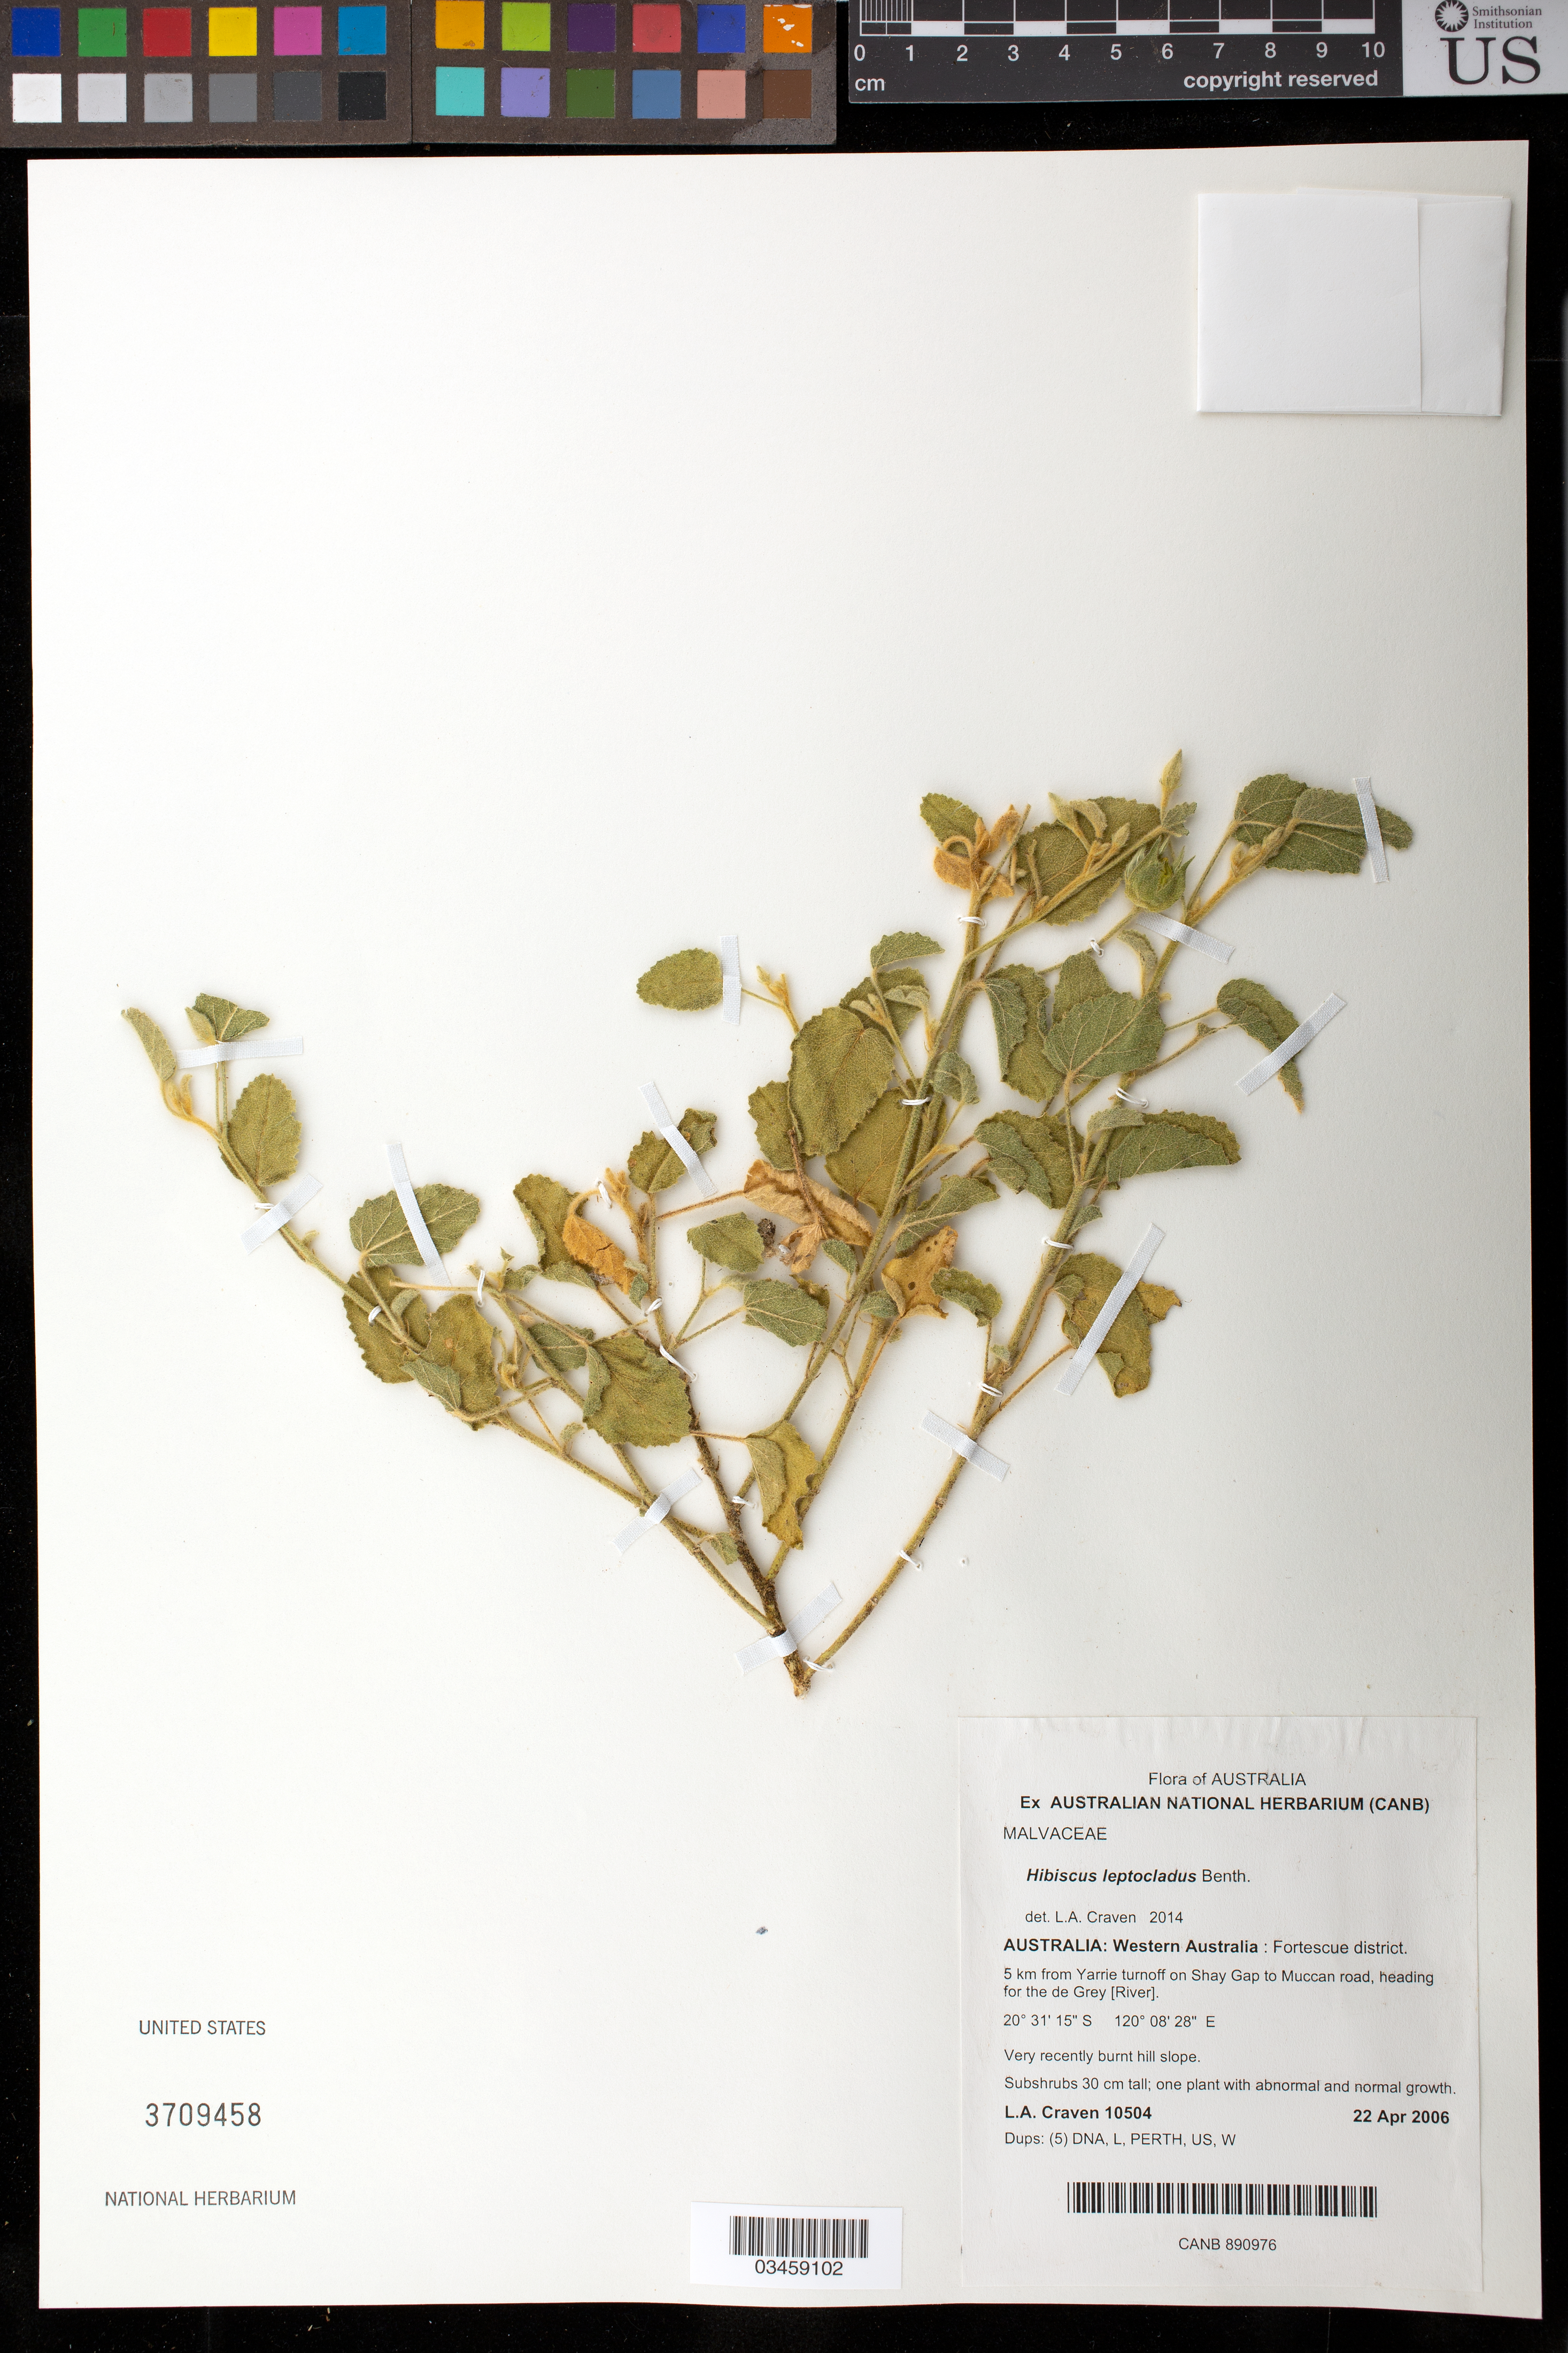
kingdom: Plantae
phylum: Tracheophyta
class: Magnoliopsida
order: Malvales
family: Malvaceae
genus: Hibiscus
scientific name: Hibiscus leptocladus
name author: Benth.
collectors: L. A. Craven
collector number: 10504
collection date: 2006-04-22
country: Australia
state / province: Western Australia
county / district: Fortescue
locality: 5 km from Yarrie turnoff on Shay Gap to Muccan road, heading for the de Grey River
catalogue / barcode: US 3709458